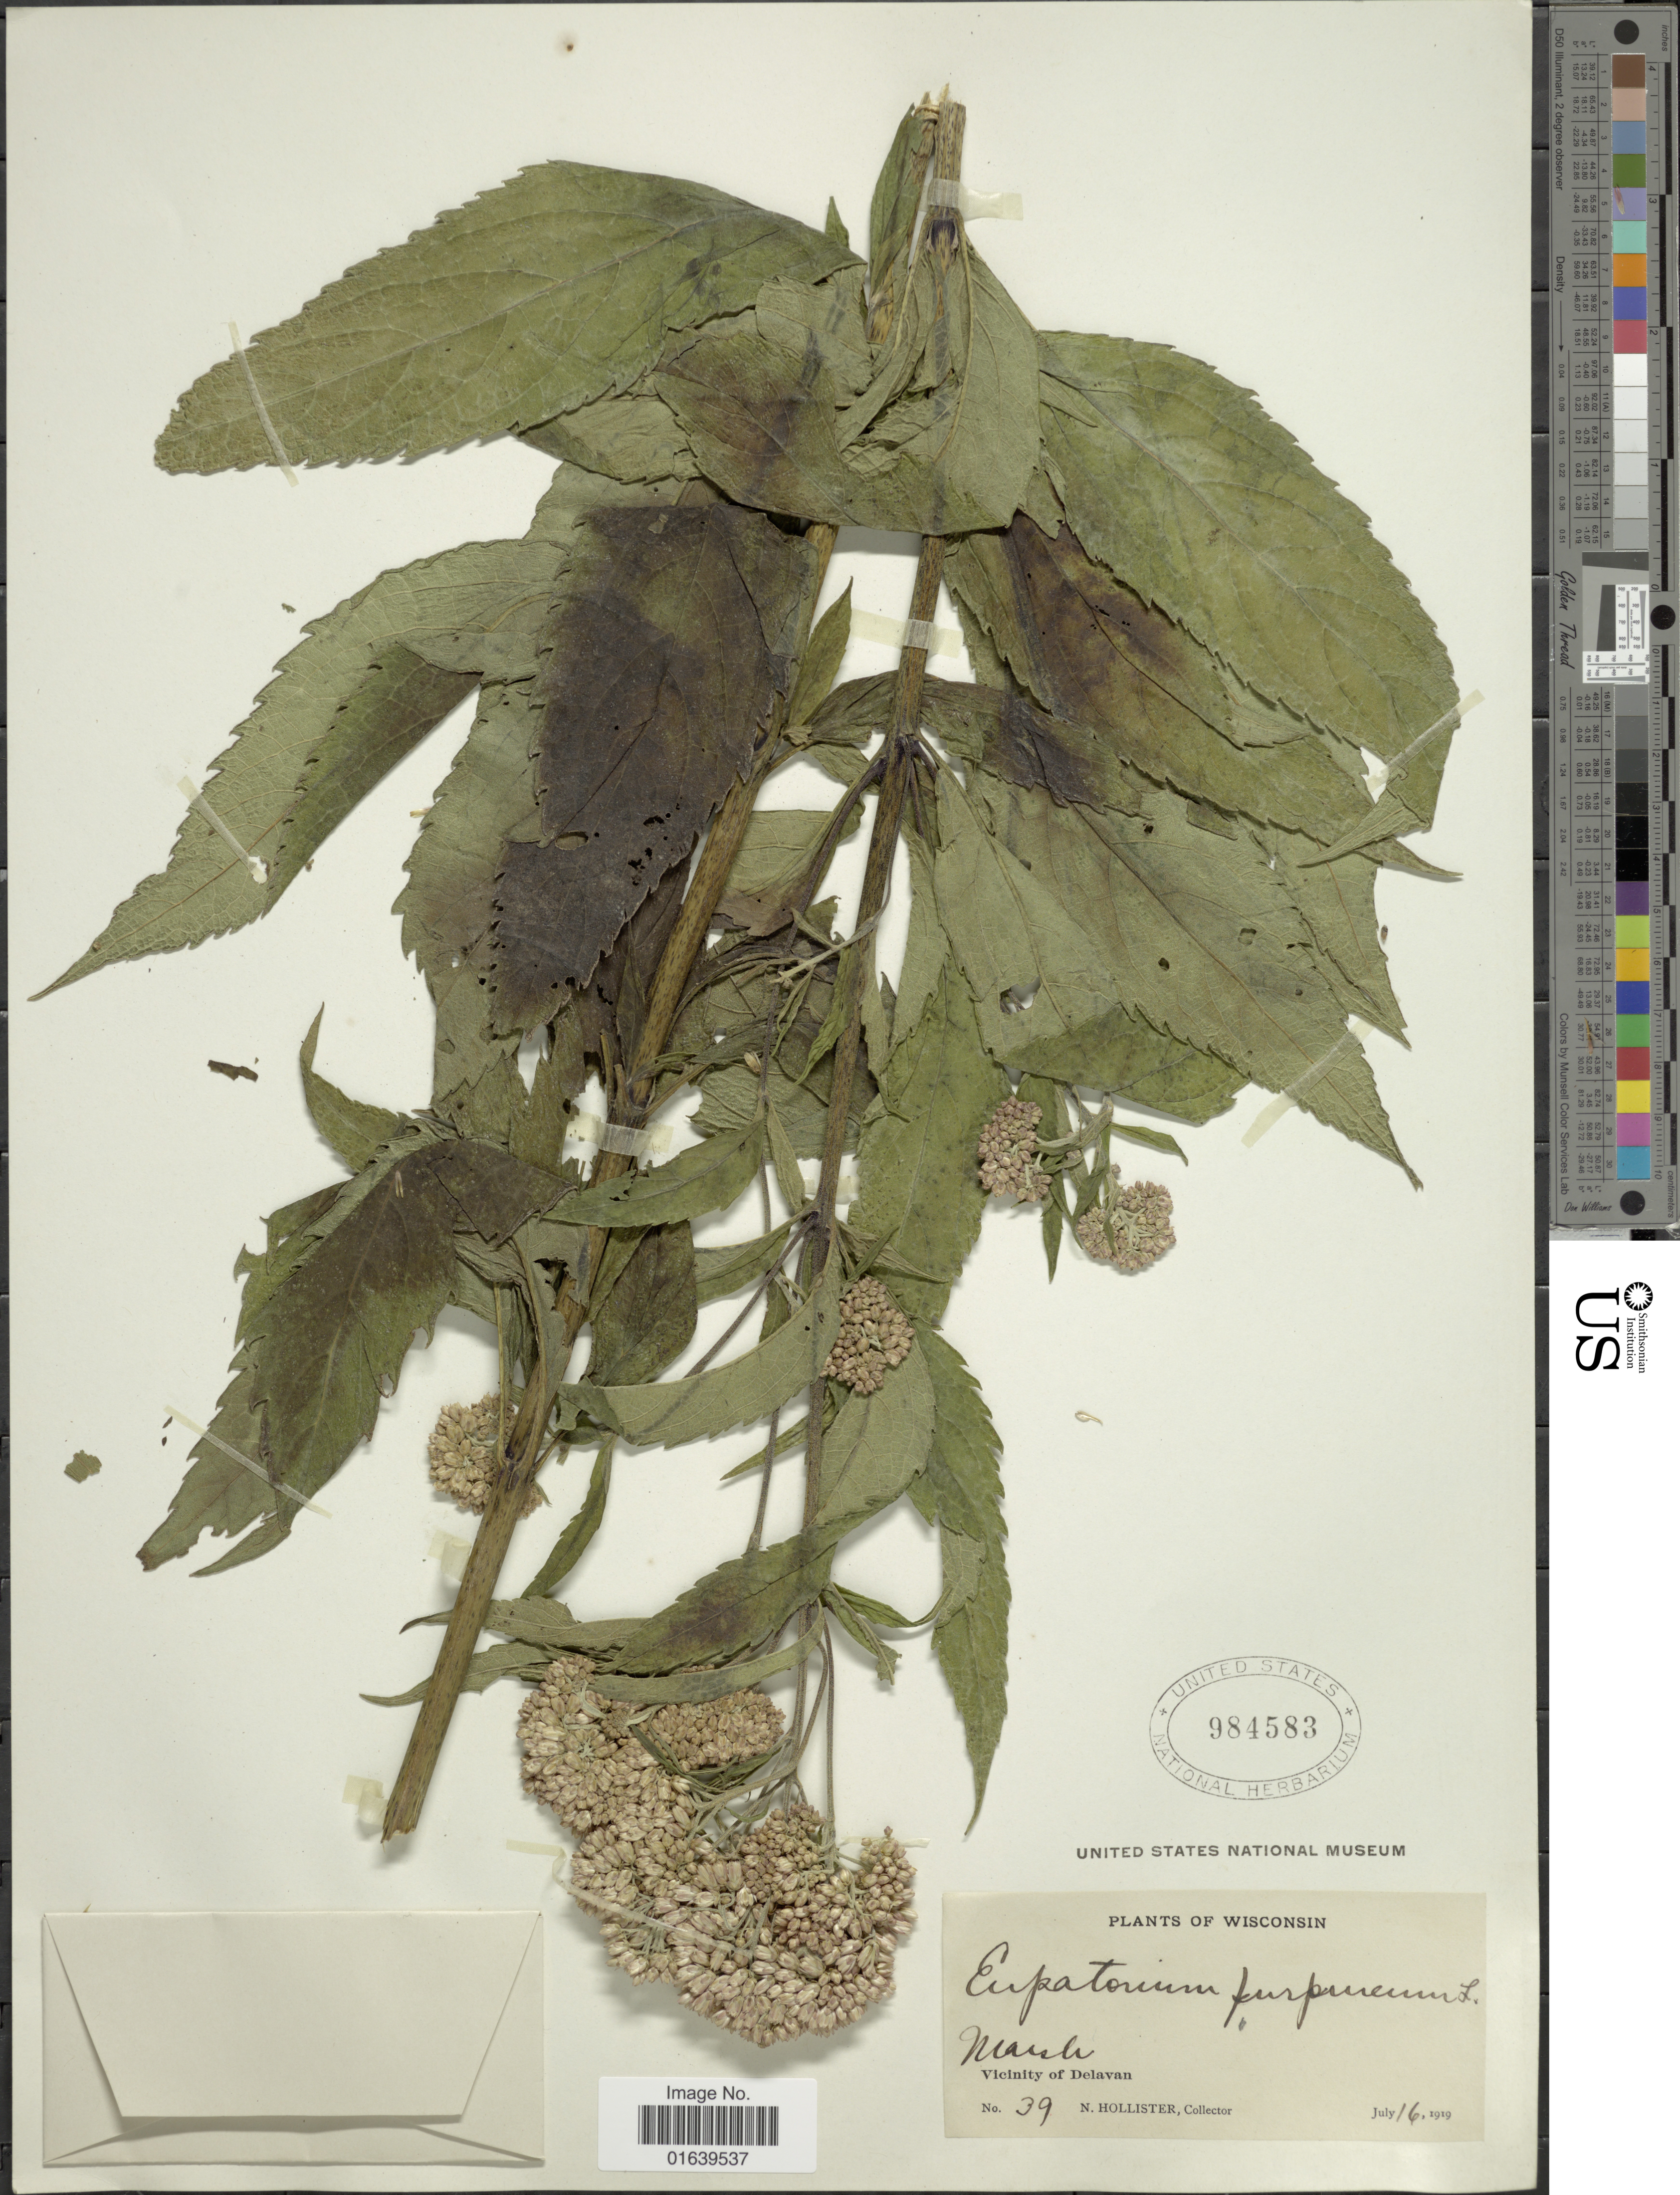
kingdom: Plantae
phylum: Tracheophyta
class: Magnoliopsida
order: Asterales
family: Asteraceae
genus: Eupatorium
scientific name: Eupatorium maculatum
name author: L.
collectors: N. Hollister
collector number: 39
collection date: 1919-07-16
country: United States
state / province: Wisconsin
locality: Vicinity of Delavan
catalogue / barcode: US 984583